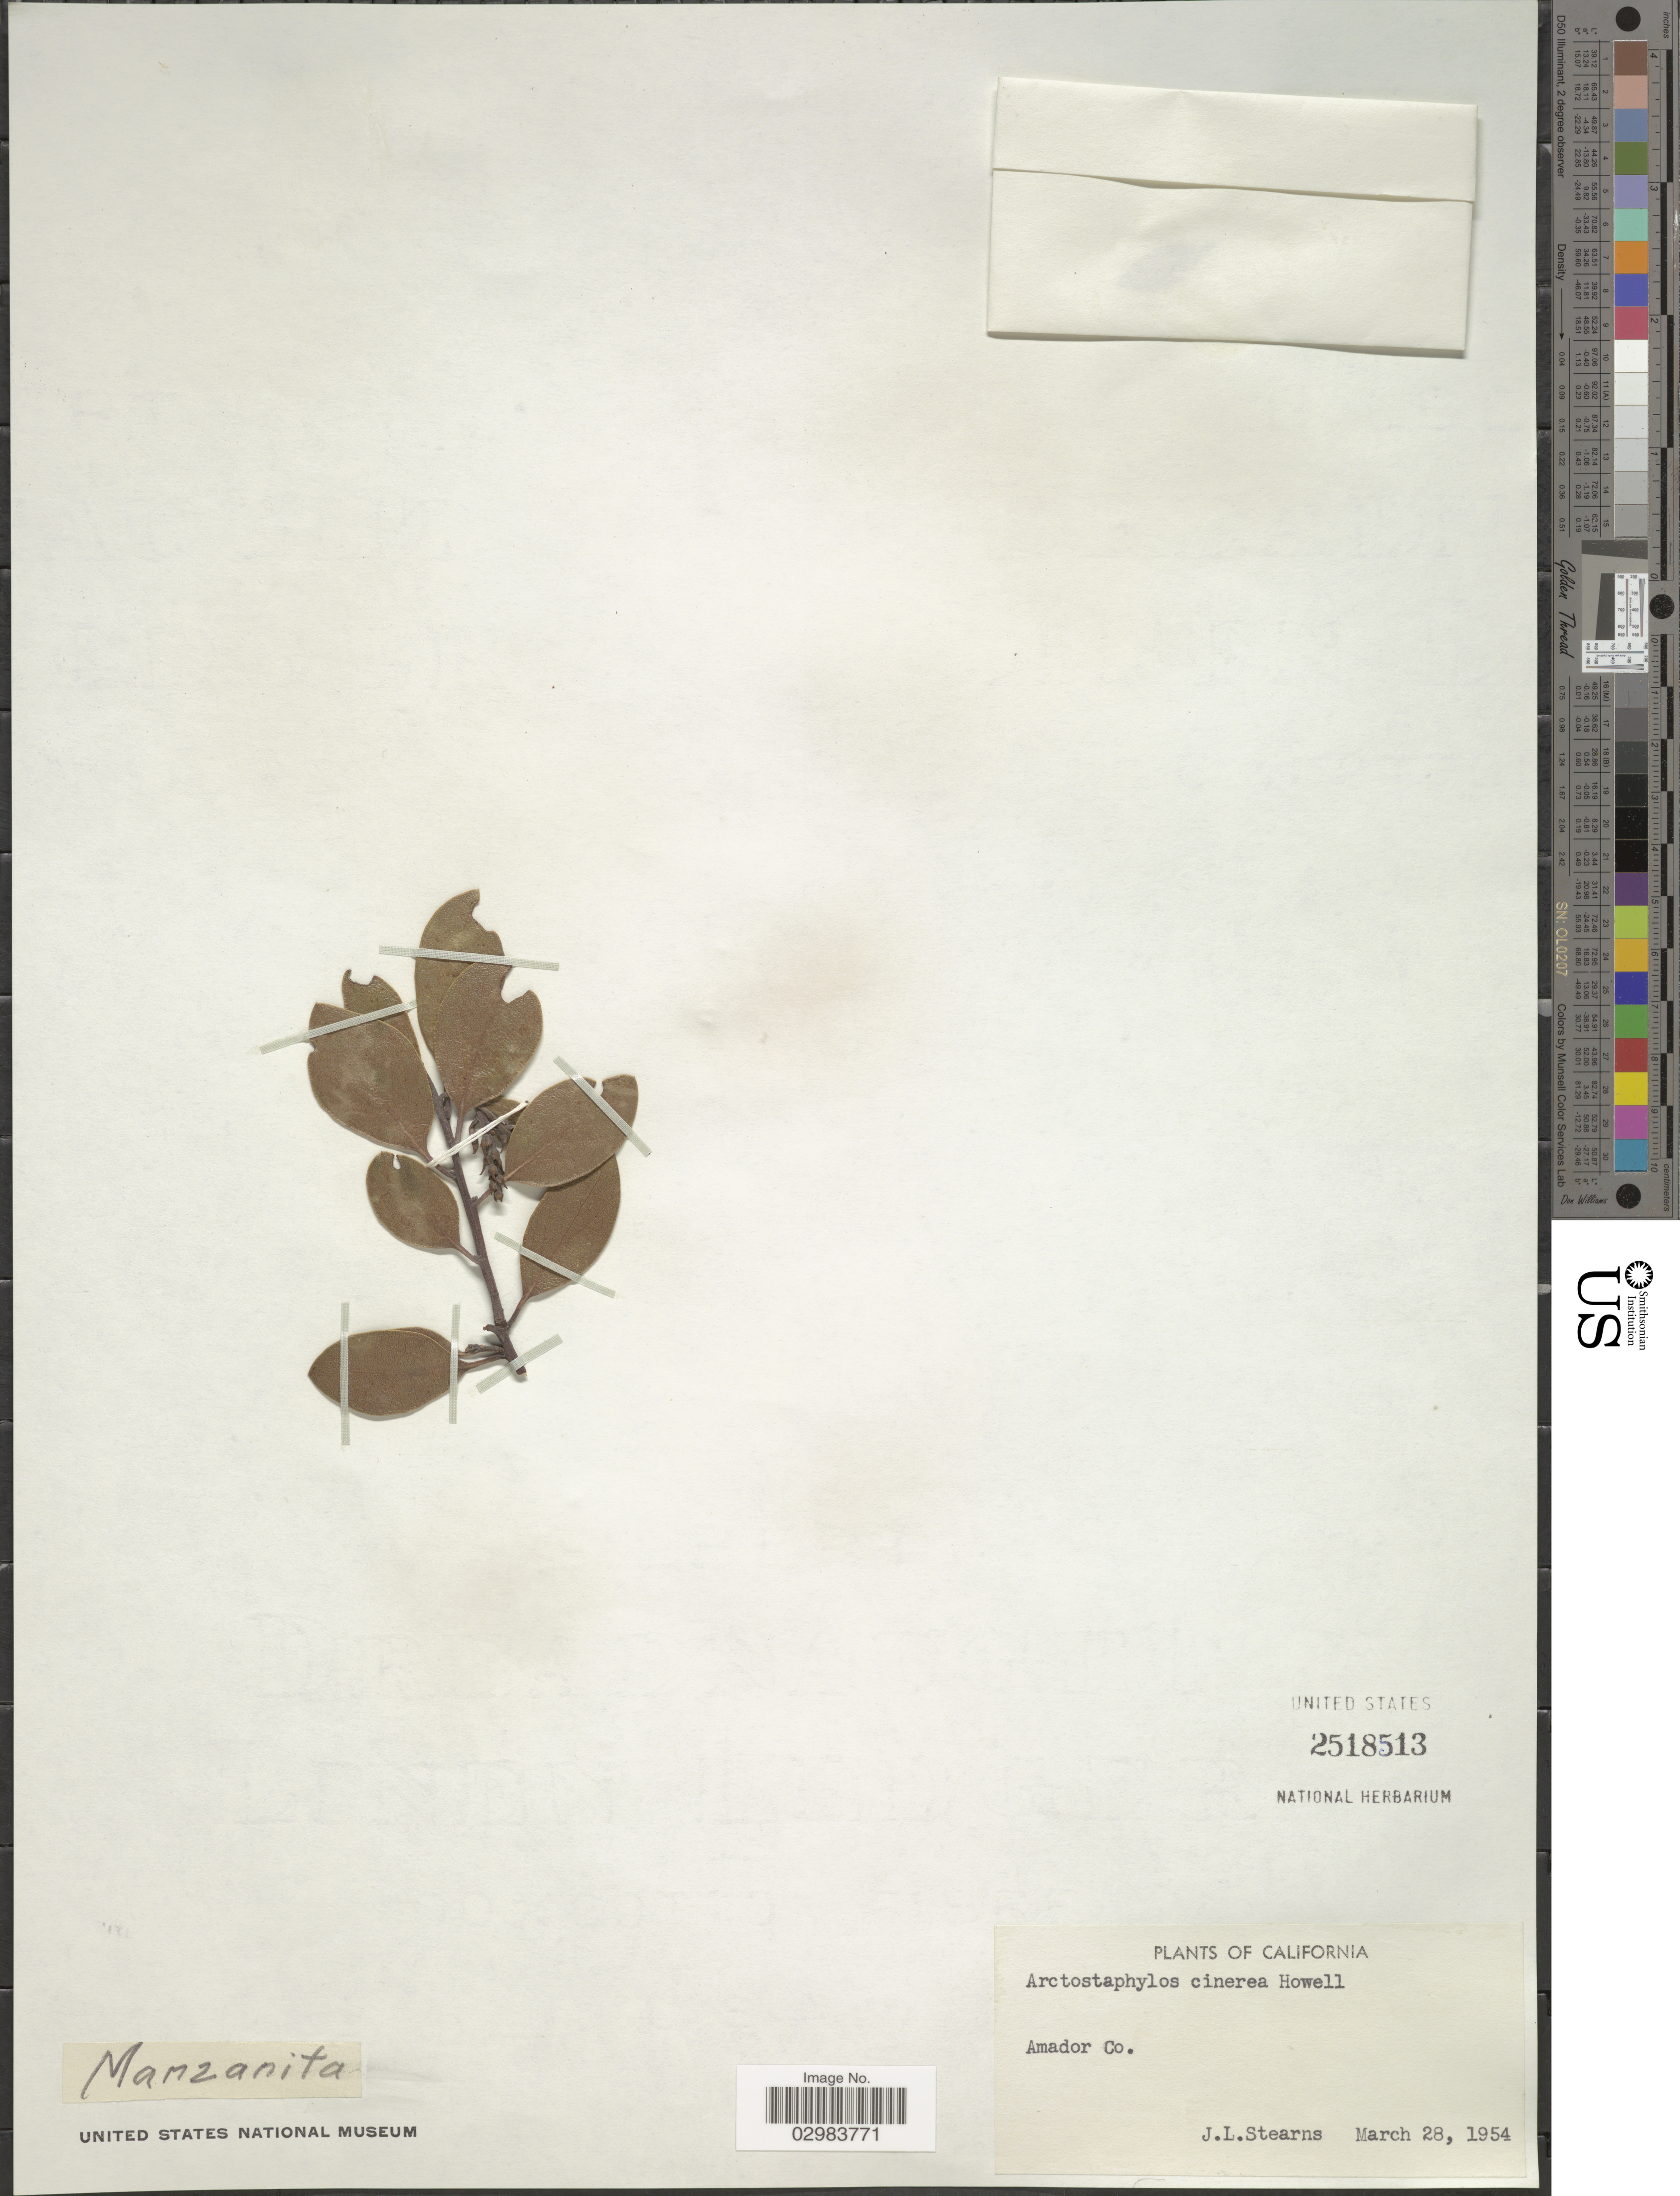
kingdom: Plantae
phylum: Tracheophyta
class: Magnoliopsida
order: Ericales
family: Ericaceae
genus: Arctostaphylos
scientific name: Arctostaphylos cinerea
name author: Howell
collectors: J. Stearns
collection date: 1944-03-28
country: United States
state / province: California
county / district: Amador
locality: Amador Co.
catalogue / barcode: US 2518513